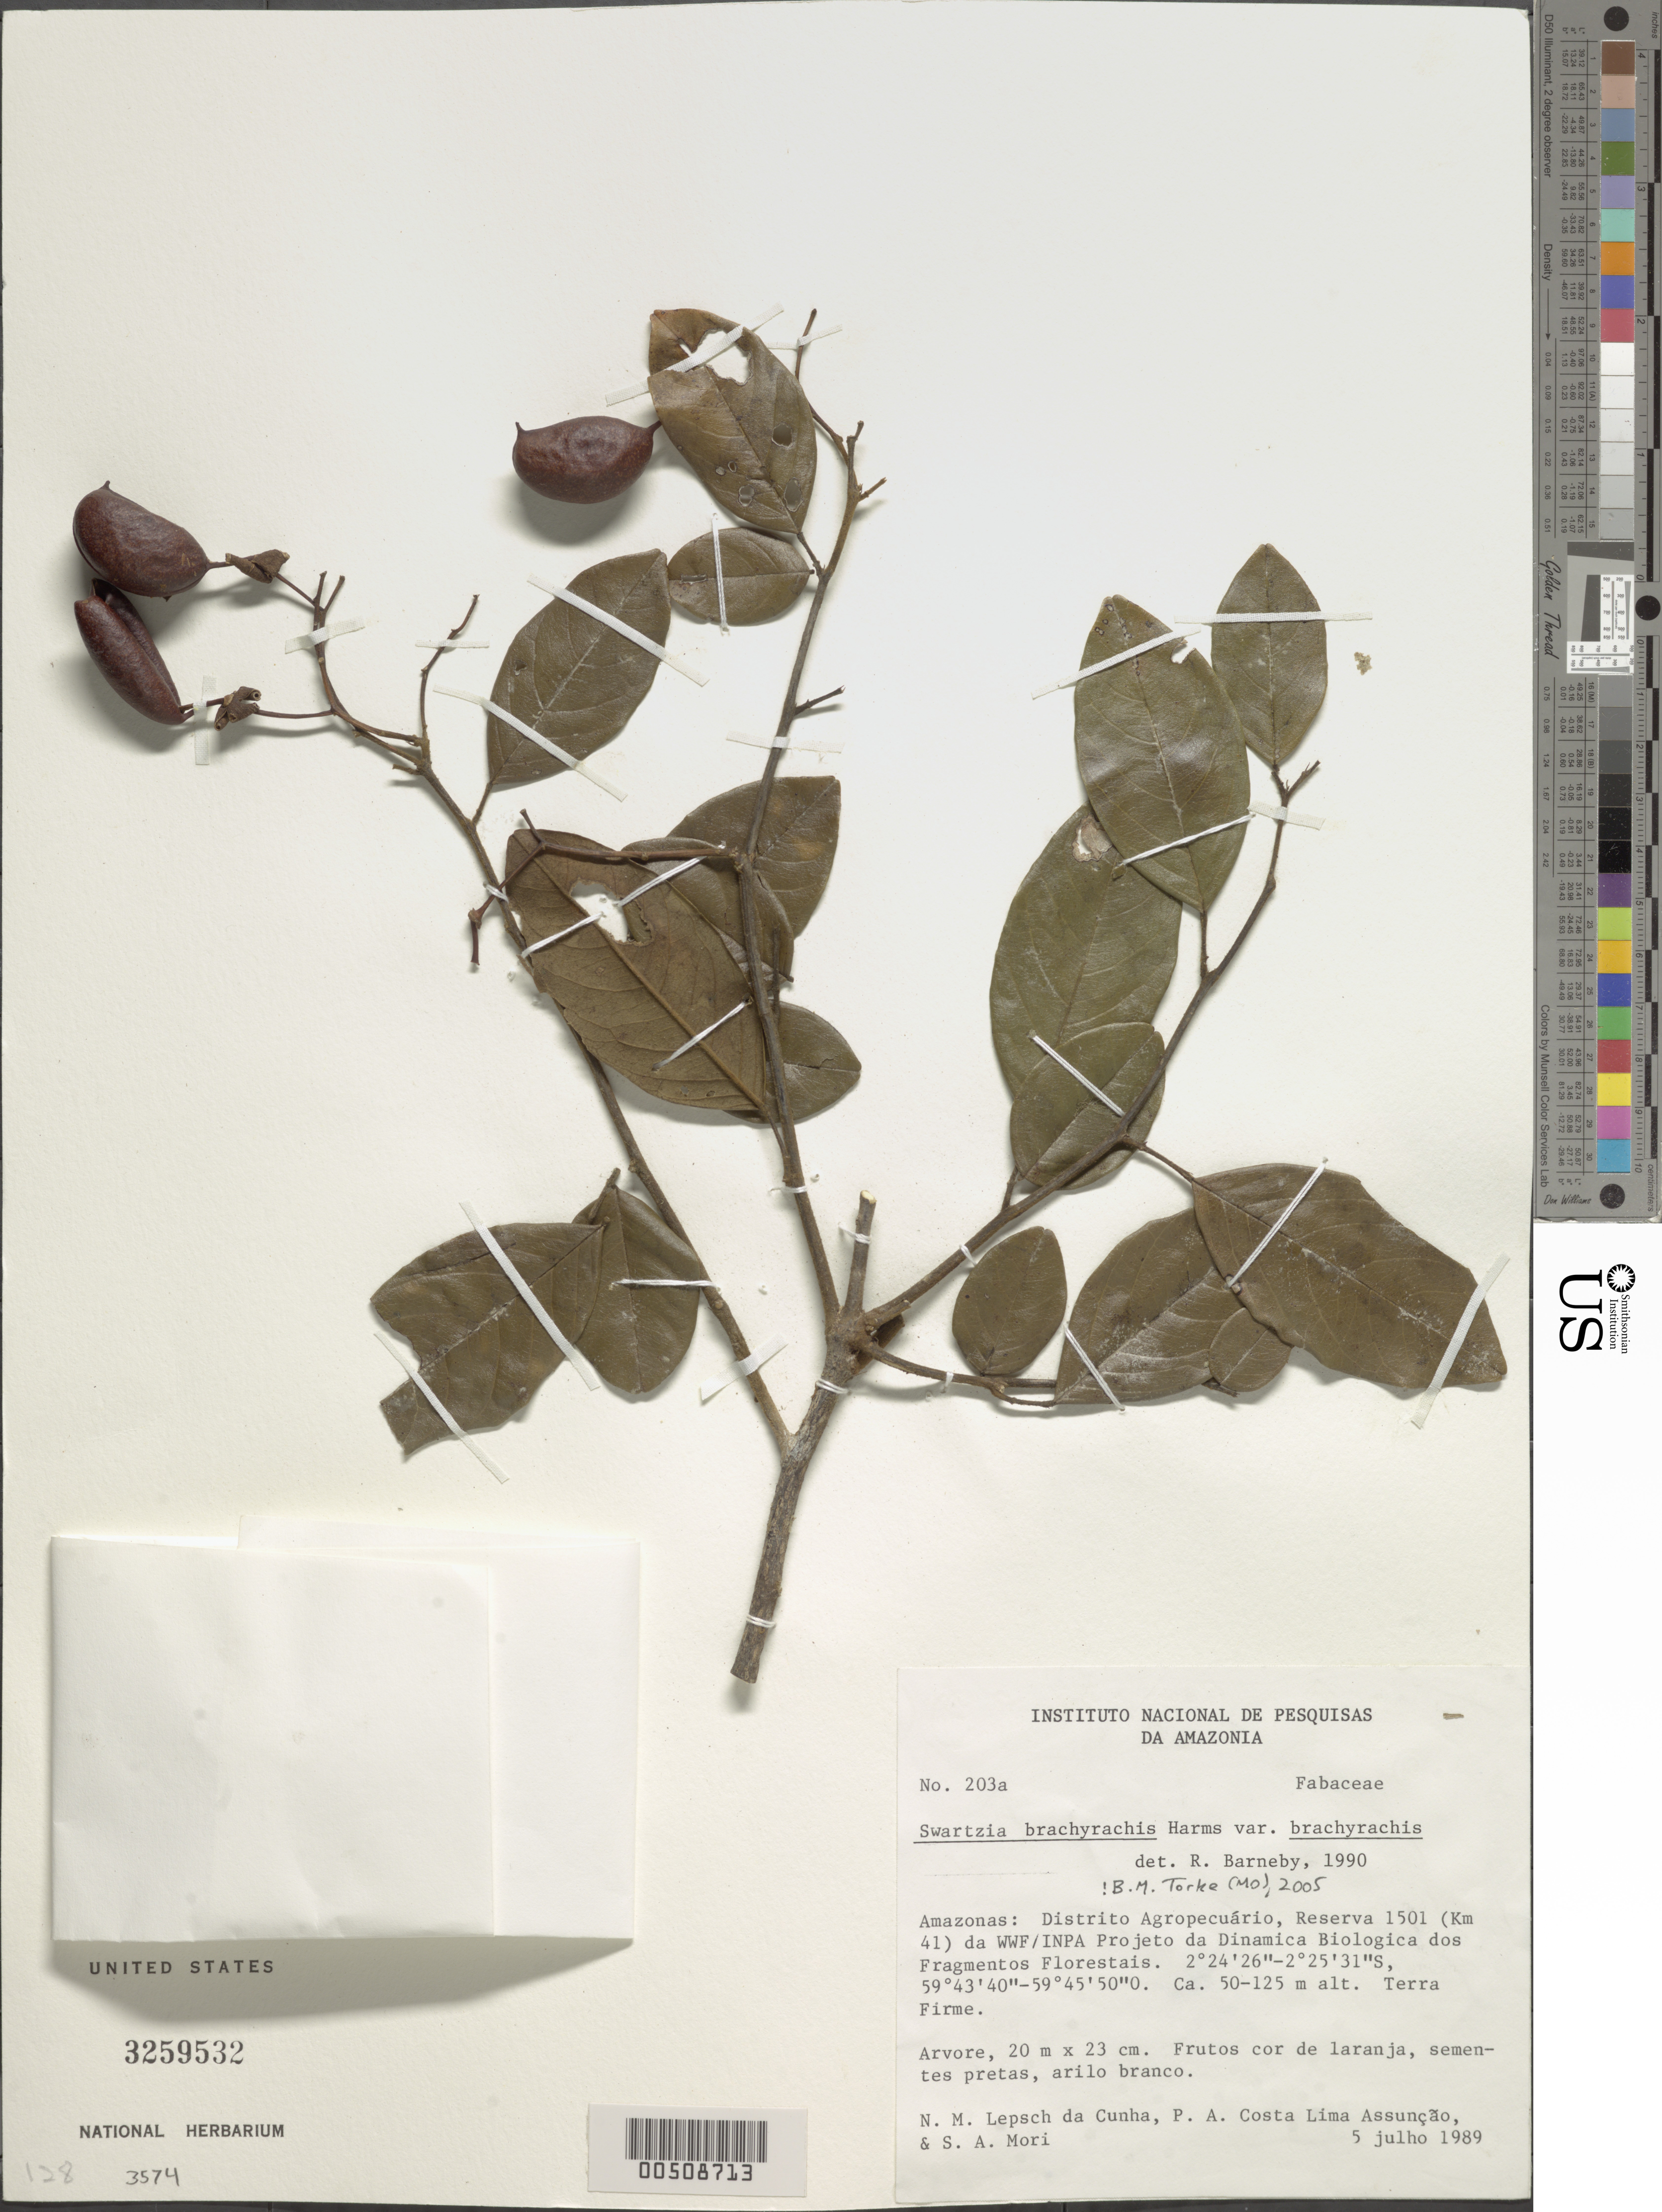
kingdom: Plantae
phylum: Tracheophyta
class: Magnoliopsida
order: Fabales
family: Fabaceae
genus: Swartzia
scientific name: Swartzia brachyrachis var. brachyrachis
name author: Harms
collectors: N. M. Lepsch da Cunha, P. A. Assunçao & S. Mori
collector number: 27789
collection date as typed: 05 Jul 1989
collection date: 1989-07-05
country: Venezuela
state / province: Amazonas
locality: Distrito agropecuario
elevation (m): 50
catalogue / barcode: US 3259532